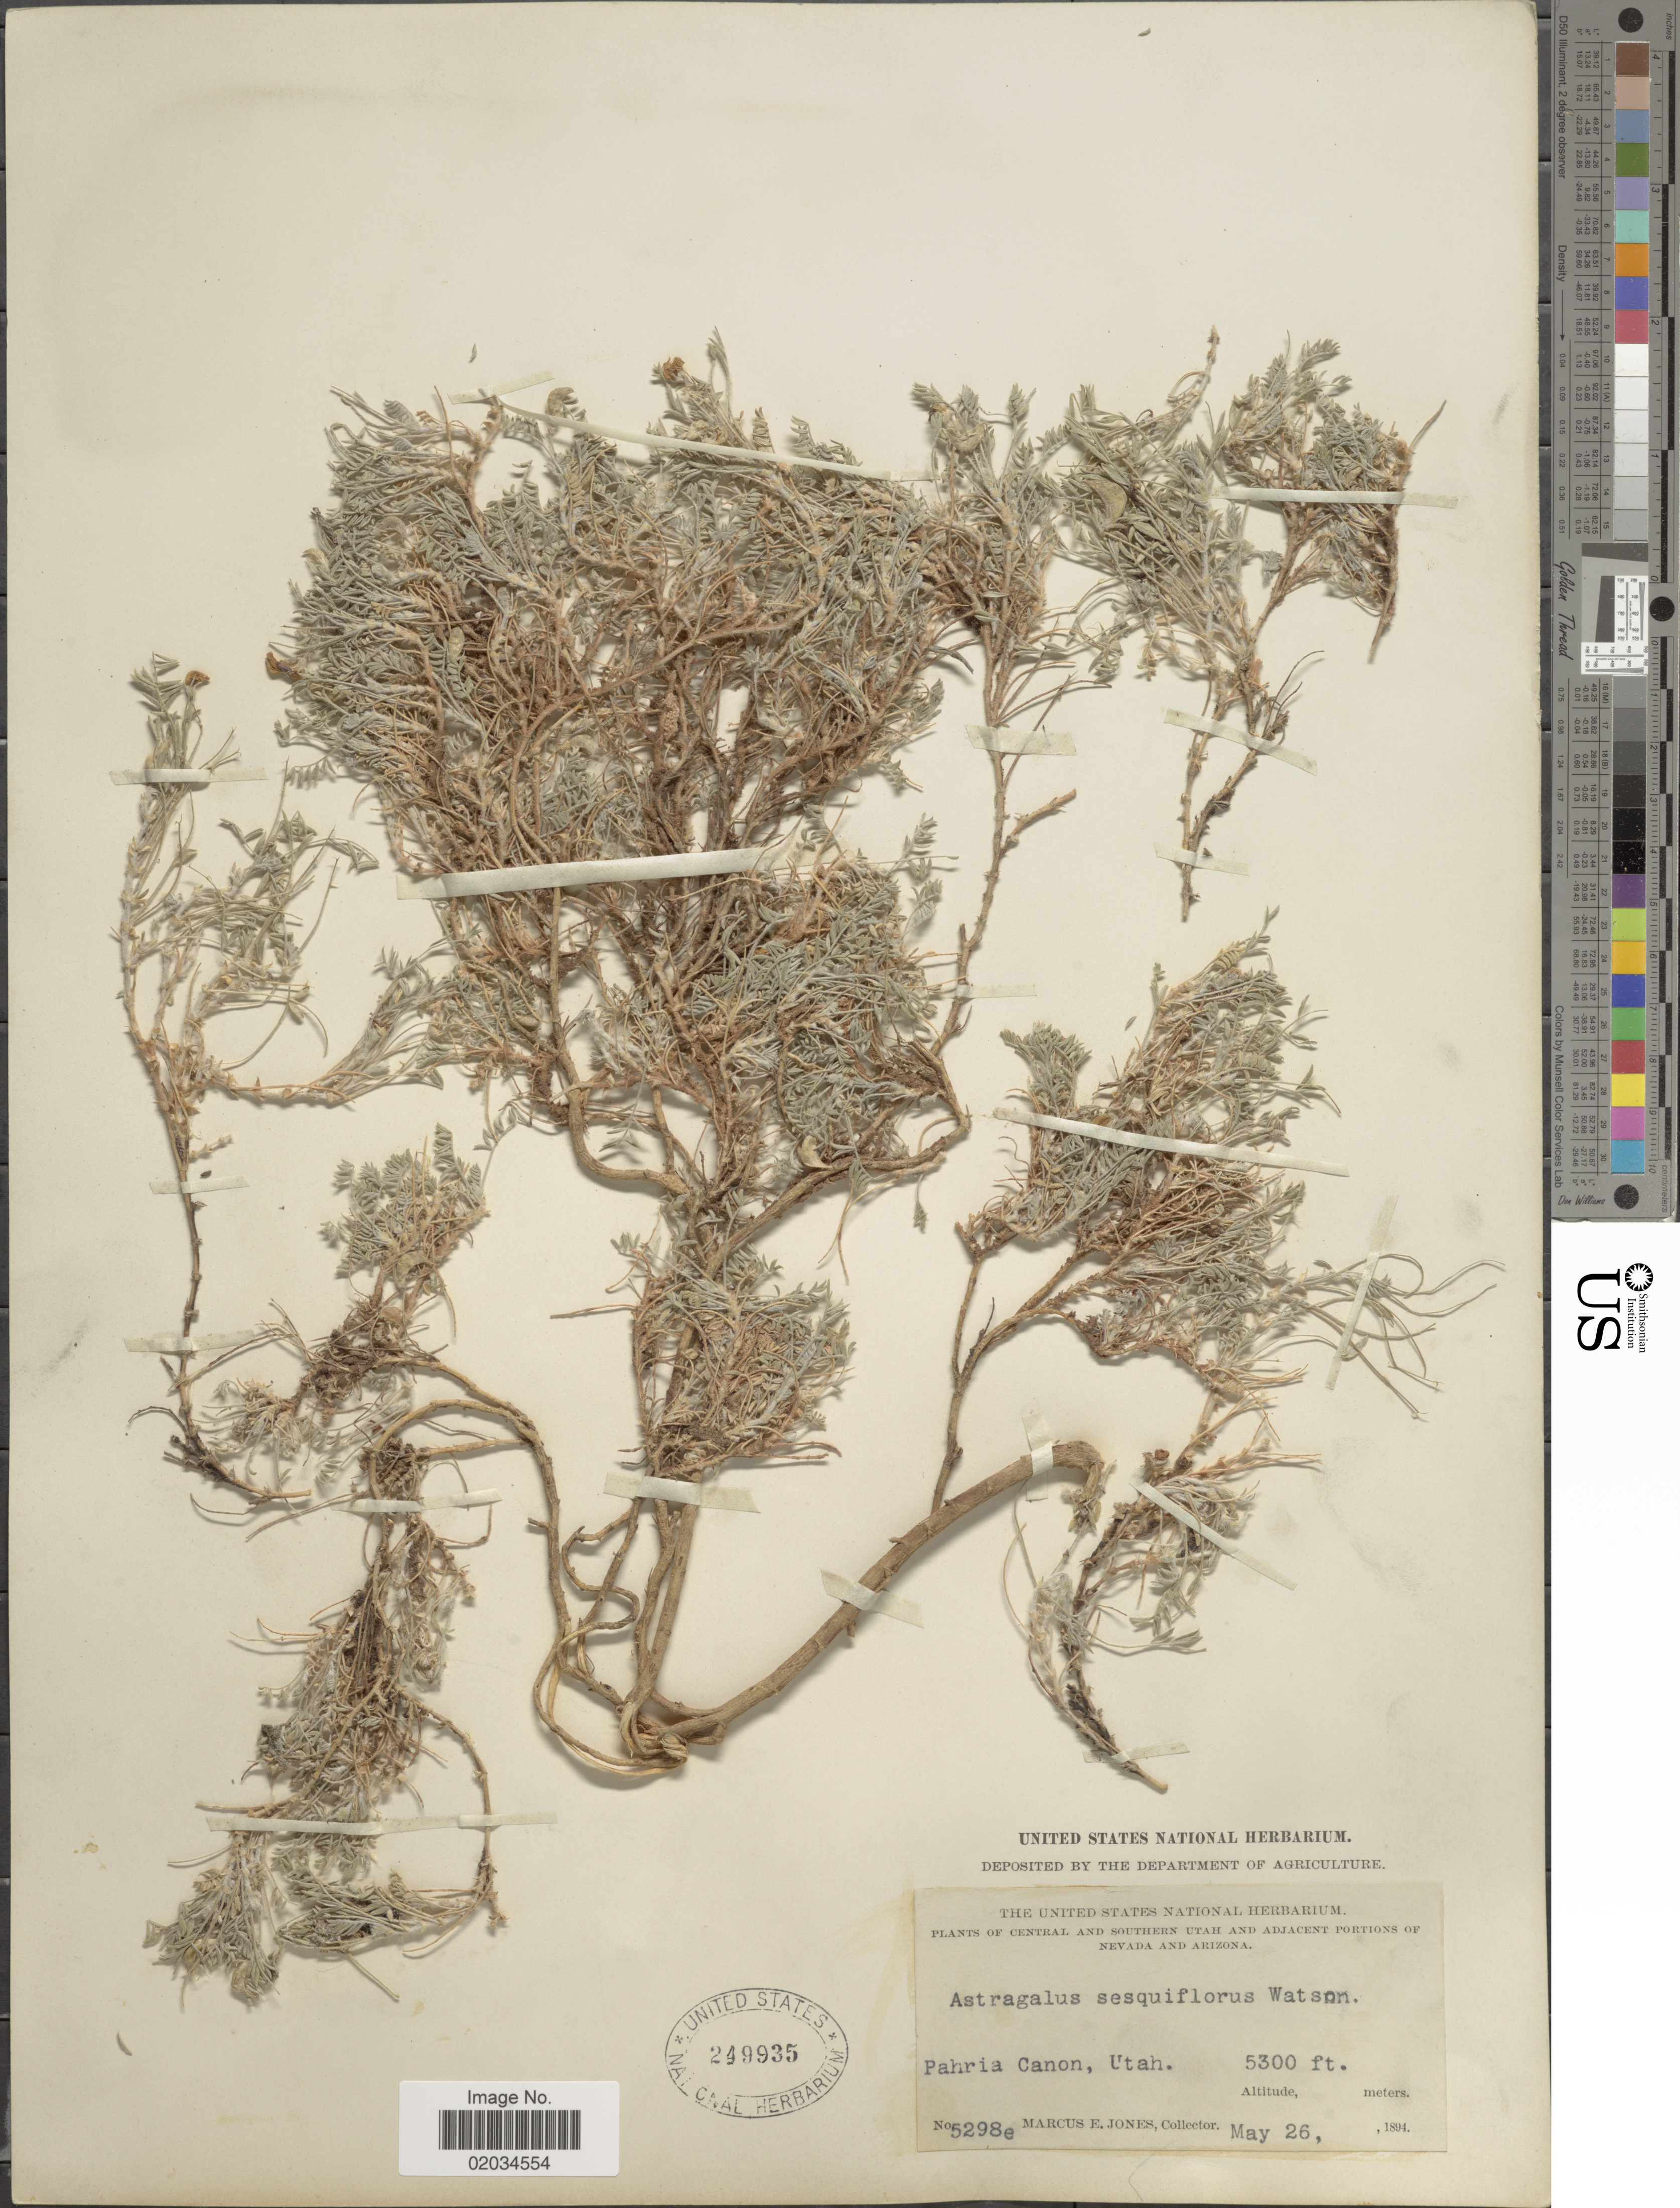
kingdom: Plantae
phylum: Tracheophyta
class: Magnoliopsida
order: Fabales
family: Fabaceae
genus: Astragalus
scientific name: Astragalus sesquiflorus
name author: S. Watson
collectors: M. E. Jones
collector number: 5298e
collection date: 1894-05-26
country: United States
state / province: Utah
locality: Central and Southern Utah, Pahria Canon.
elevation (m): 1615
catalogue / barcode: US 249935